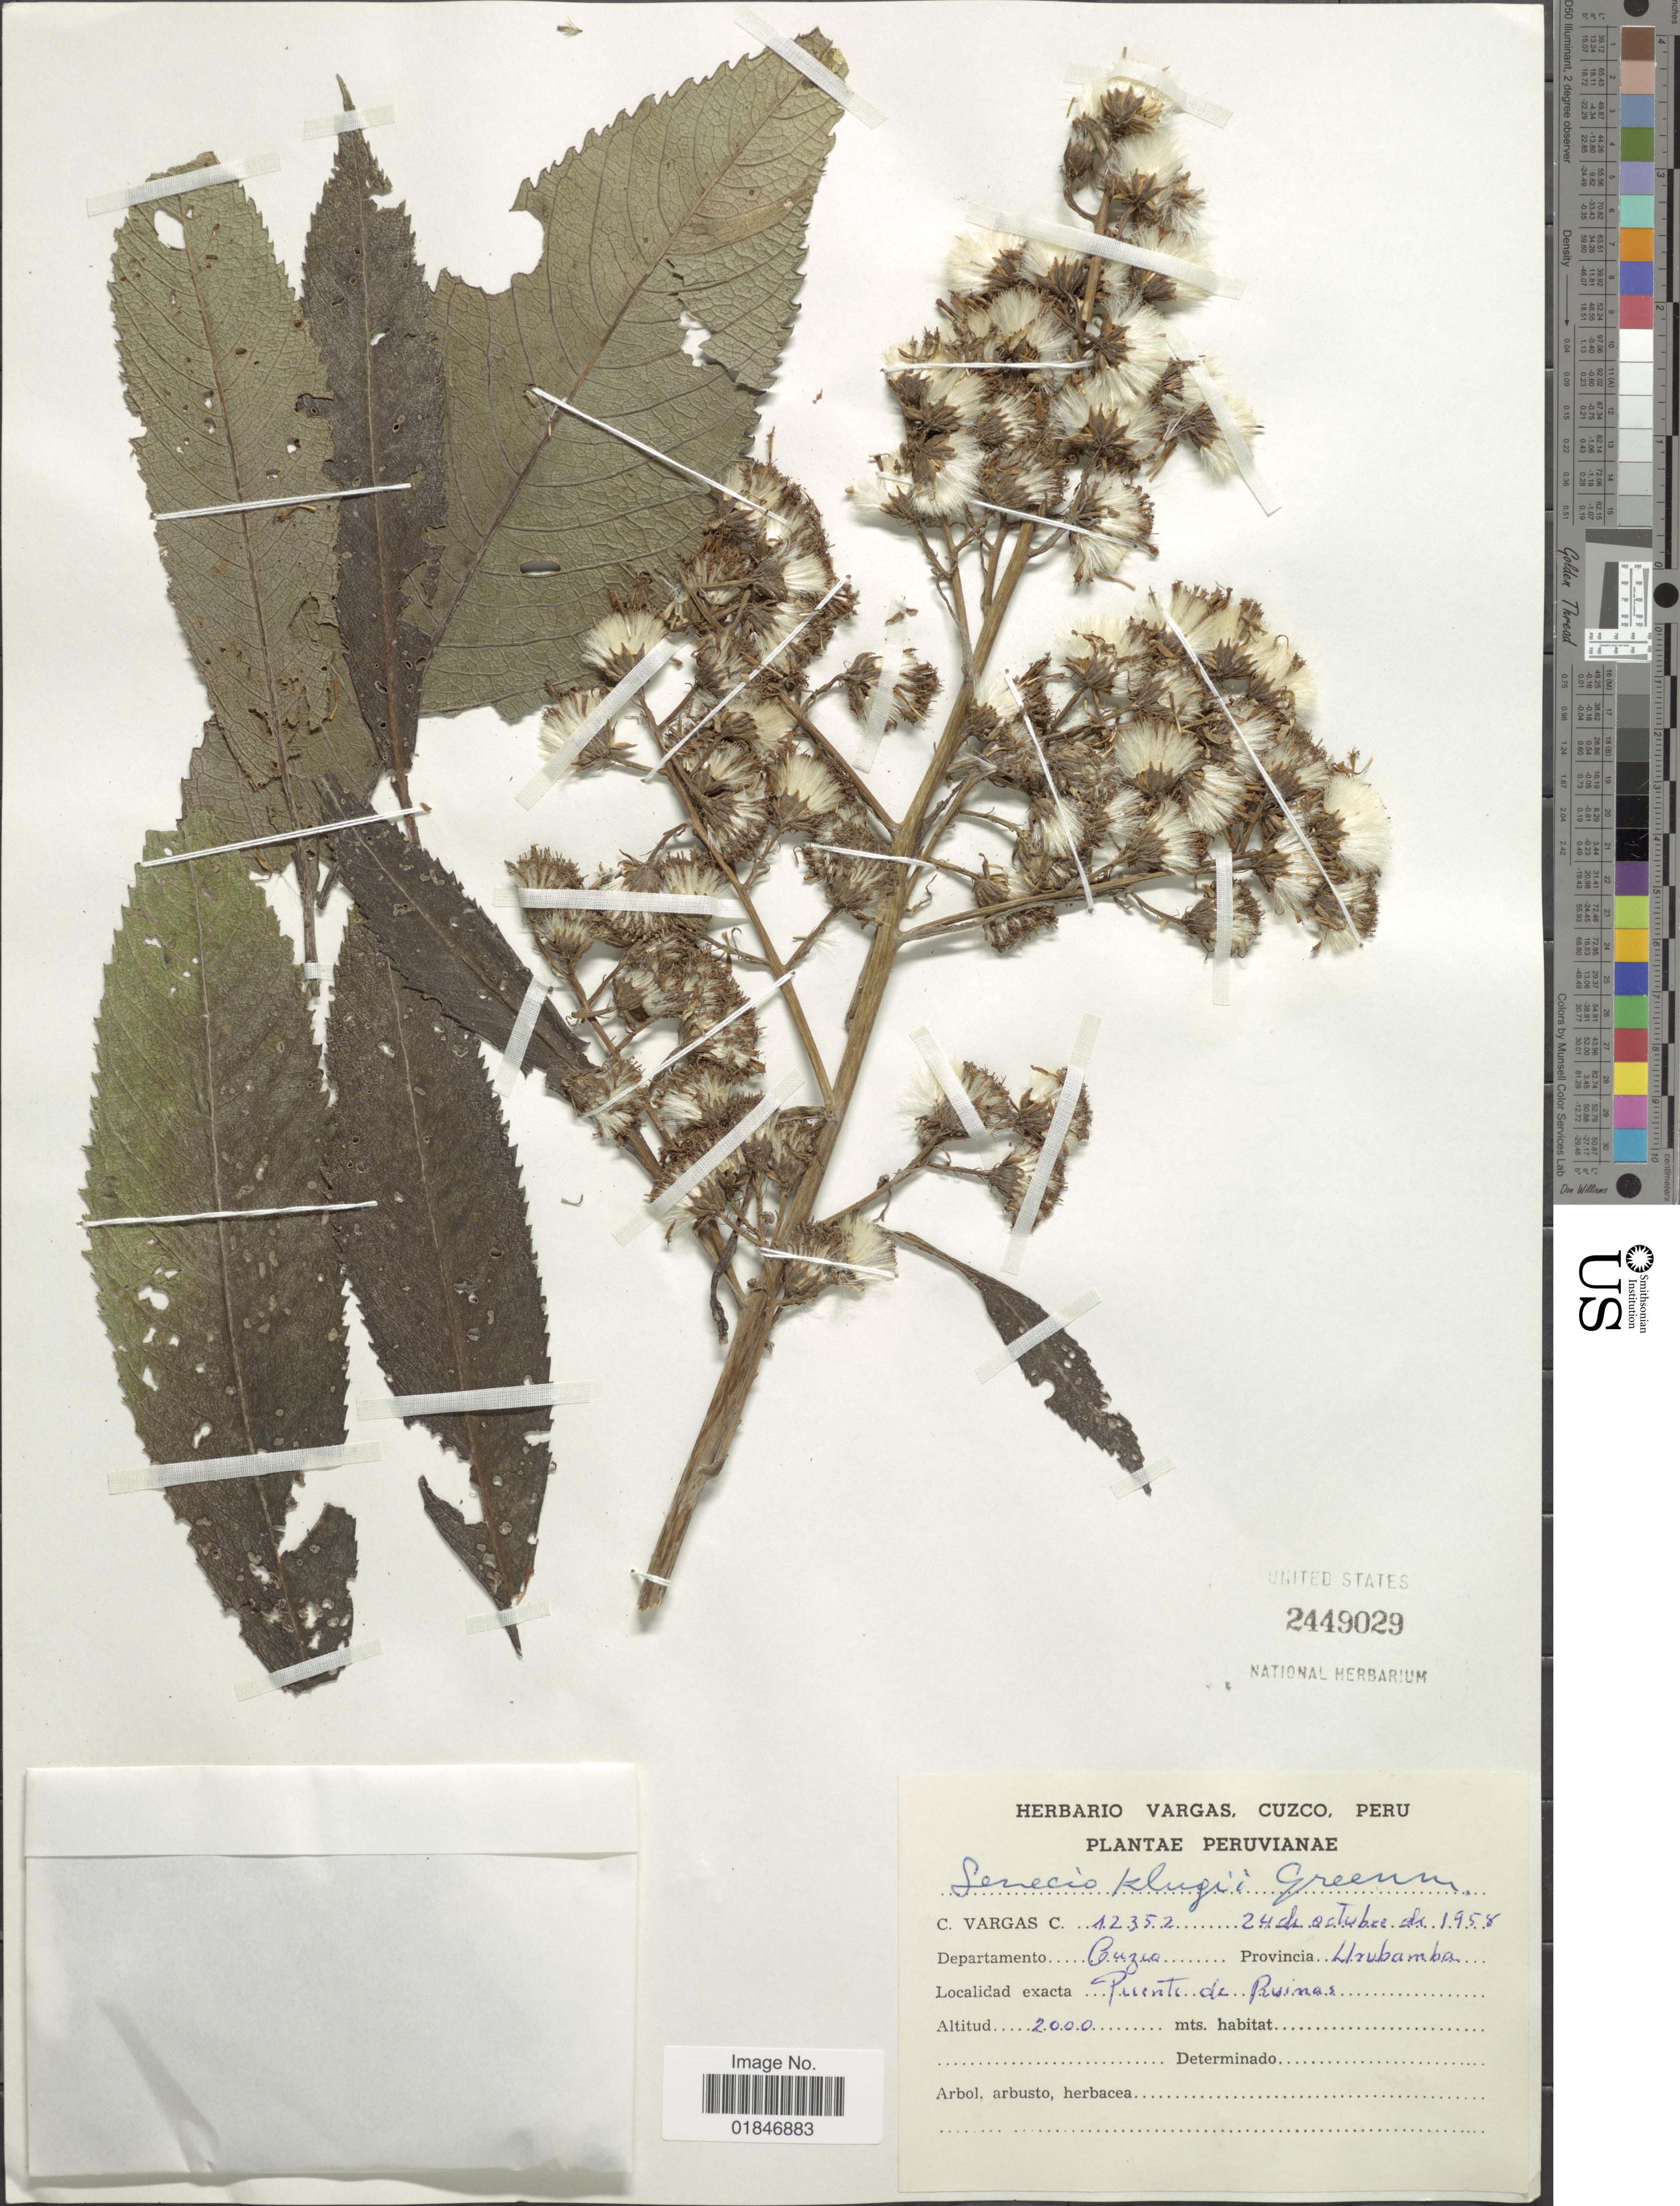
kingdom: Plantae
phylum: Tracheophyta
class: Magnoliopsida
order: Asterales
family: Asteraceae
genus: Dendrophorbium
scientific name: Dendrophorbium castaneaefolius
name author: DC.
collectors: C. Vargas Calderón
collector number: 12352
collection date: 1958-10-24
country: Peru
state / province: Cusco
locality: Provincia Urubamba. Puente de Ruinas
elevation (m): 2000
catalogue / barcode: US 2449029